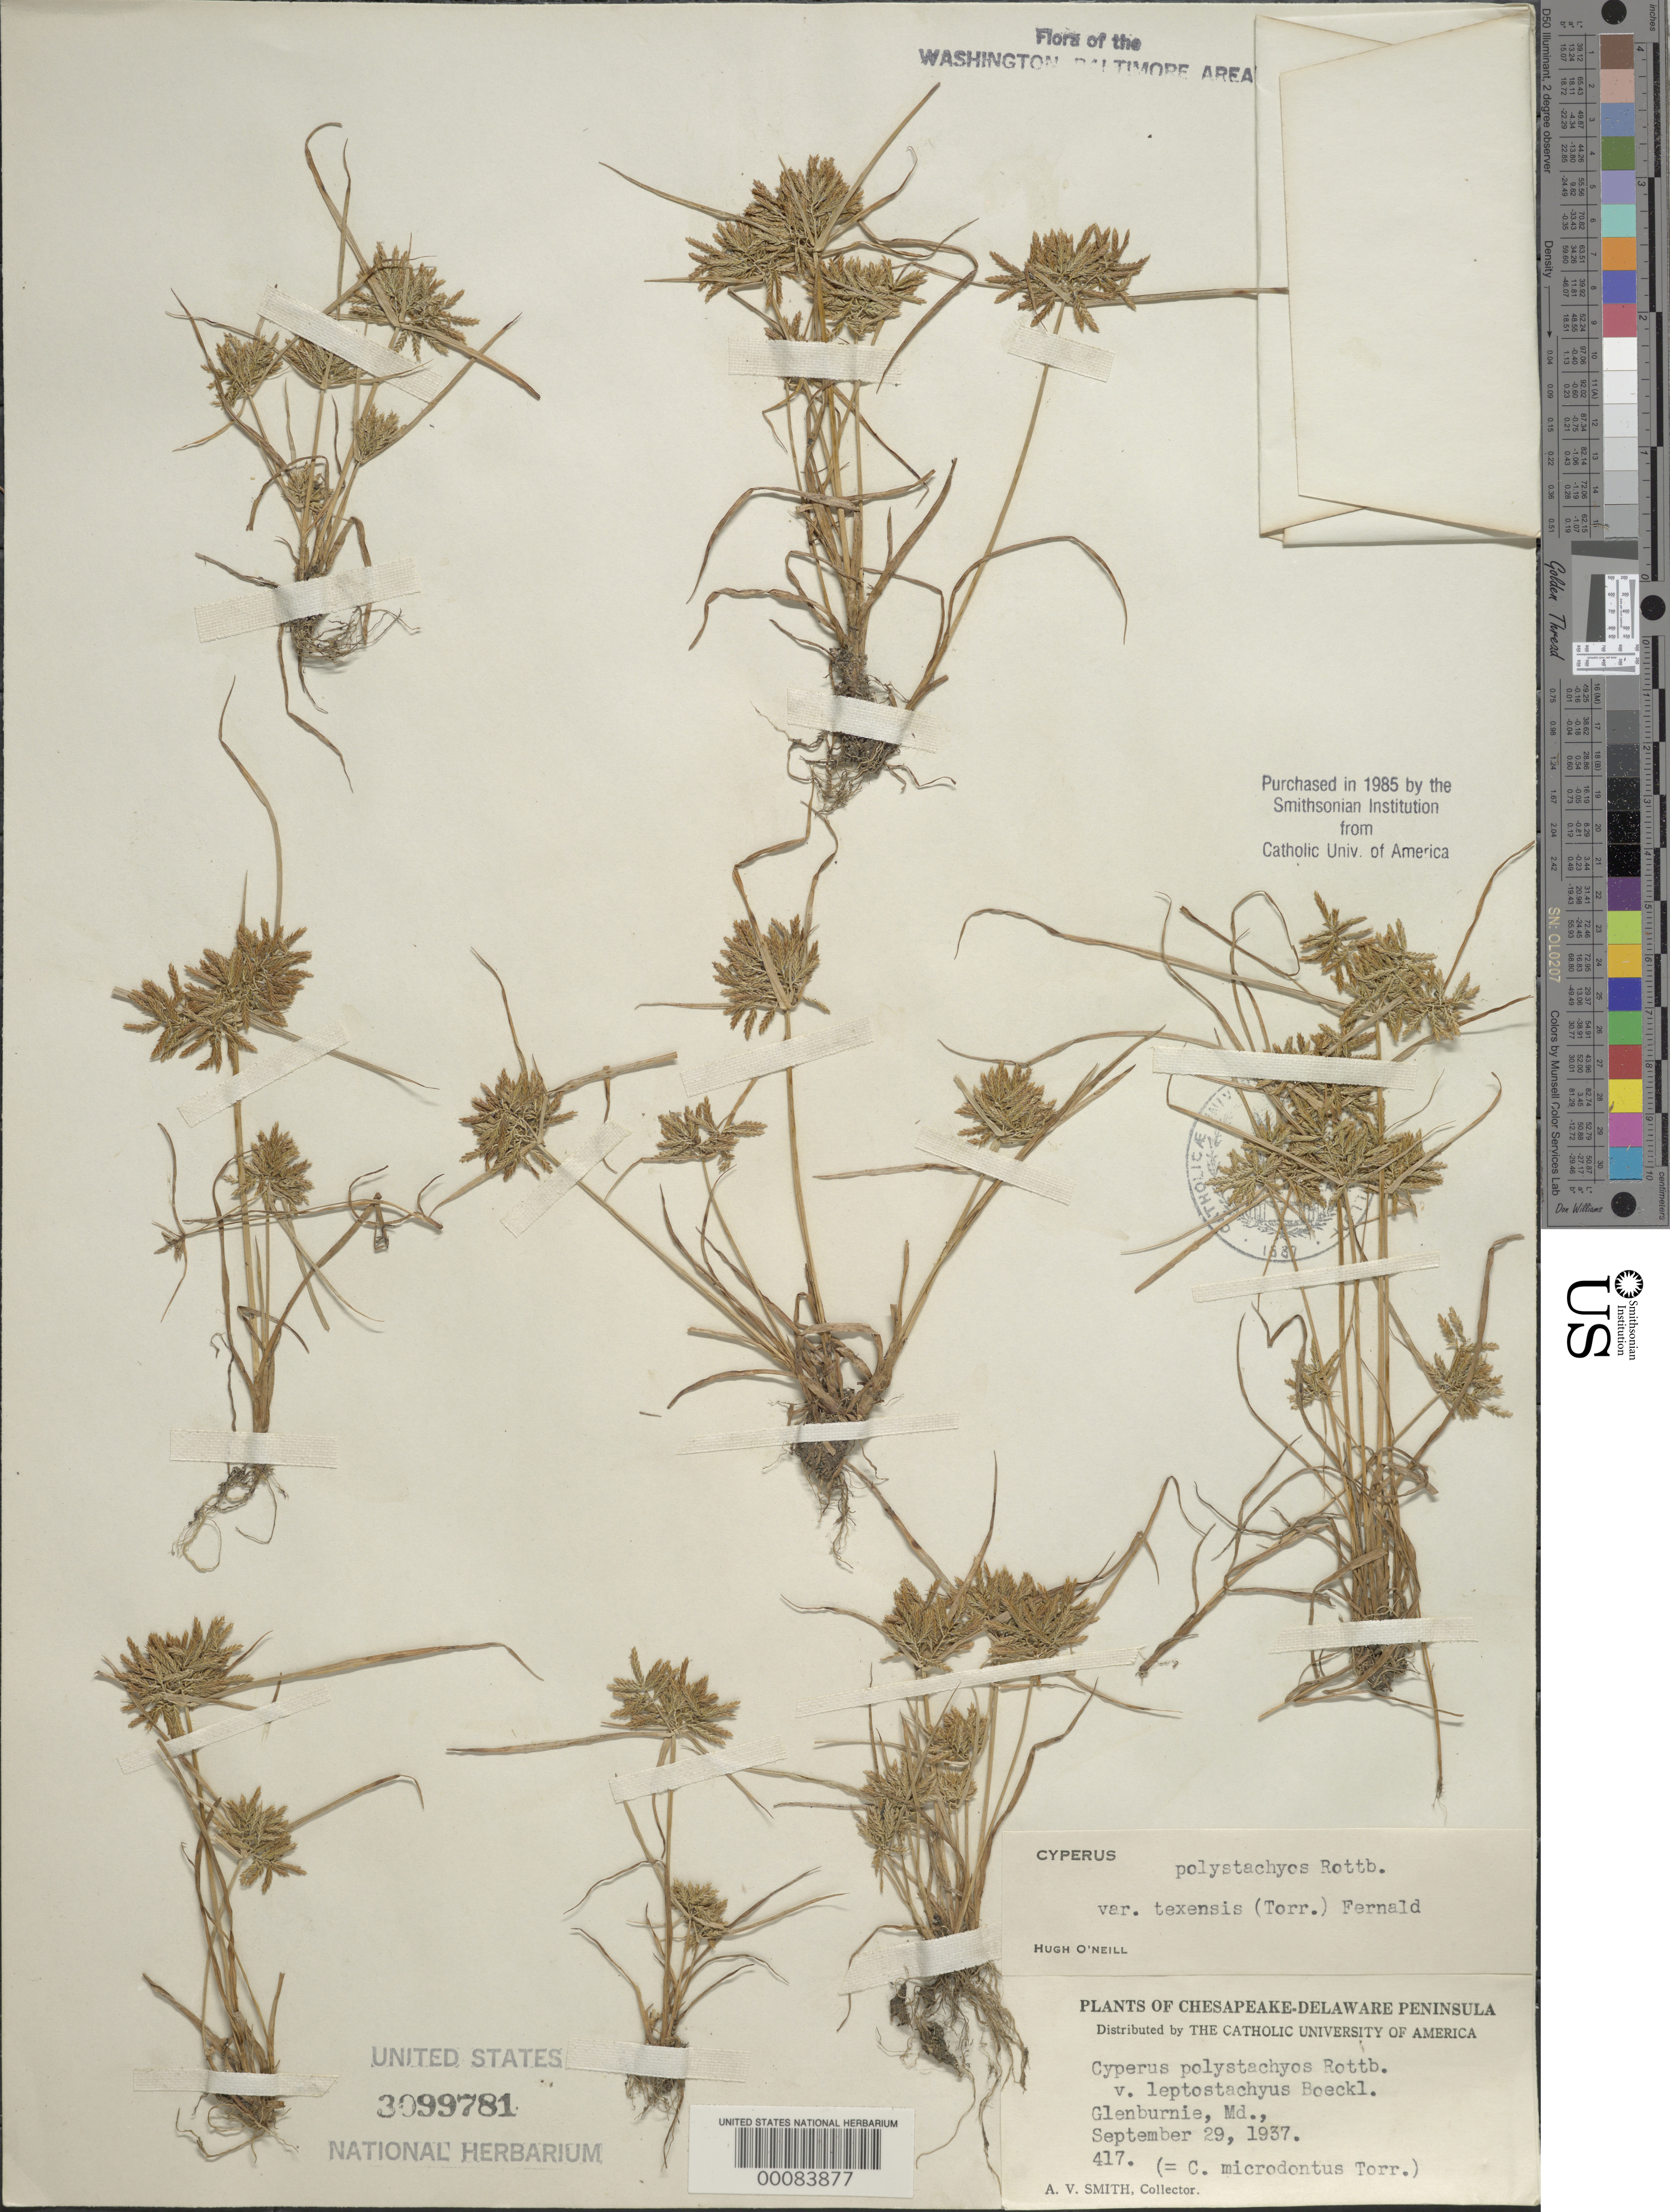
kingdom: Plantae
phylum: Tracheophyta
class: Liliopsida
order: Poales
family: Cyperaceae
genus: Cyperus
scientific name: Cyperus polystachyos var. texensis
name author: (Torr.) Fernald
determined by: O'Neill, Hugh T.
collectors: A. V. P. Smith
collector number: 417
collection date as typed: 29 Sep 1937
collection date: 1937-09-29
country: United States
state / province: Maryland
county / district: Prince George's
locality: Glenburnie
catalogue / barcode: US 3099781